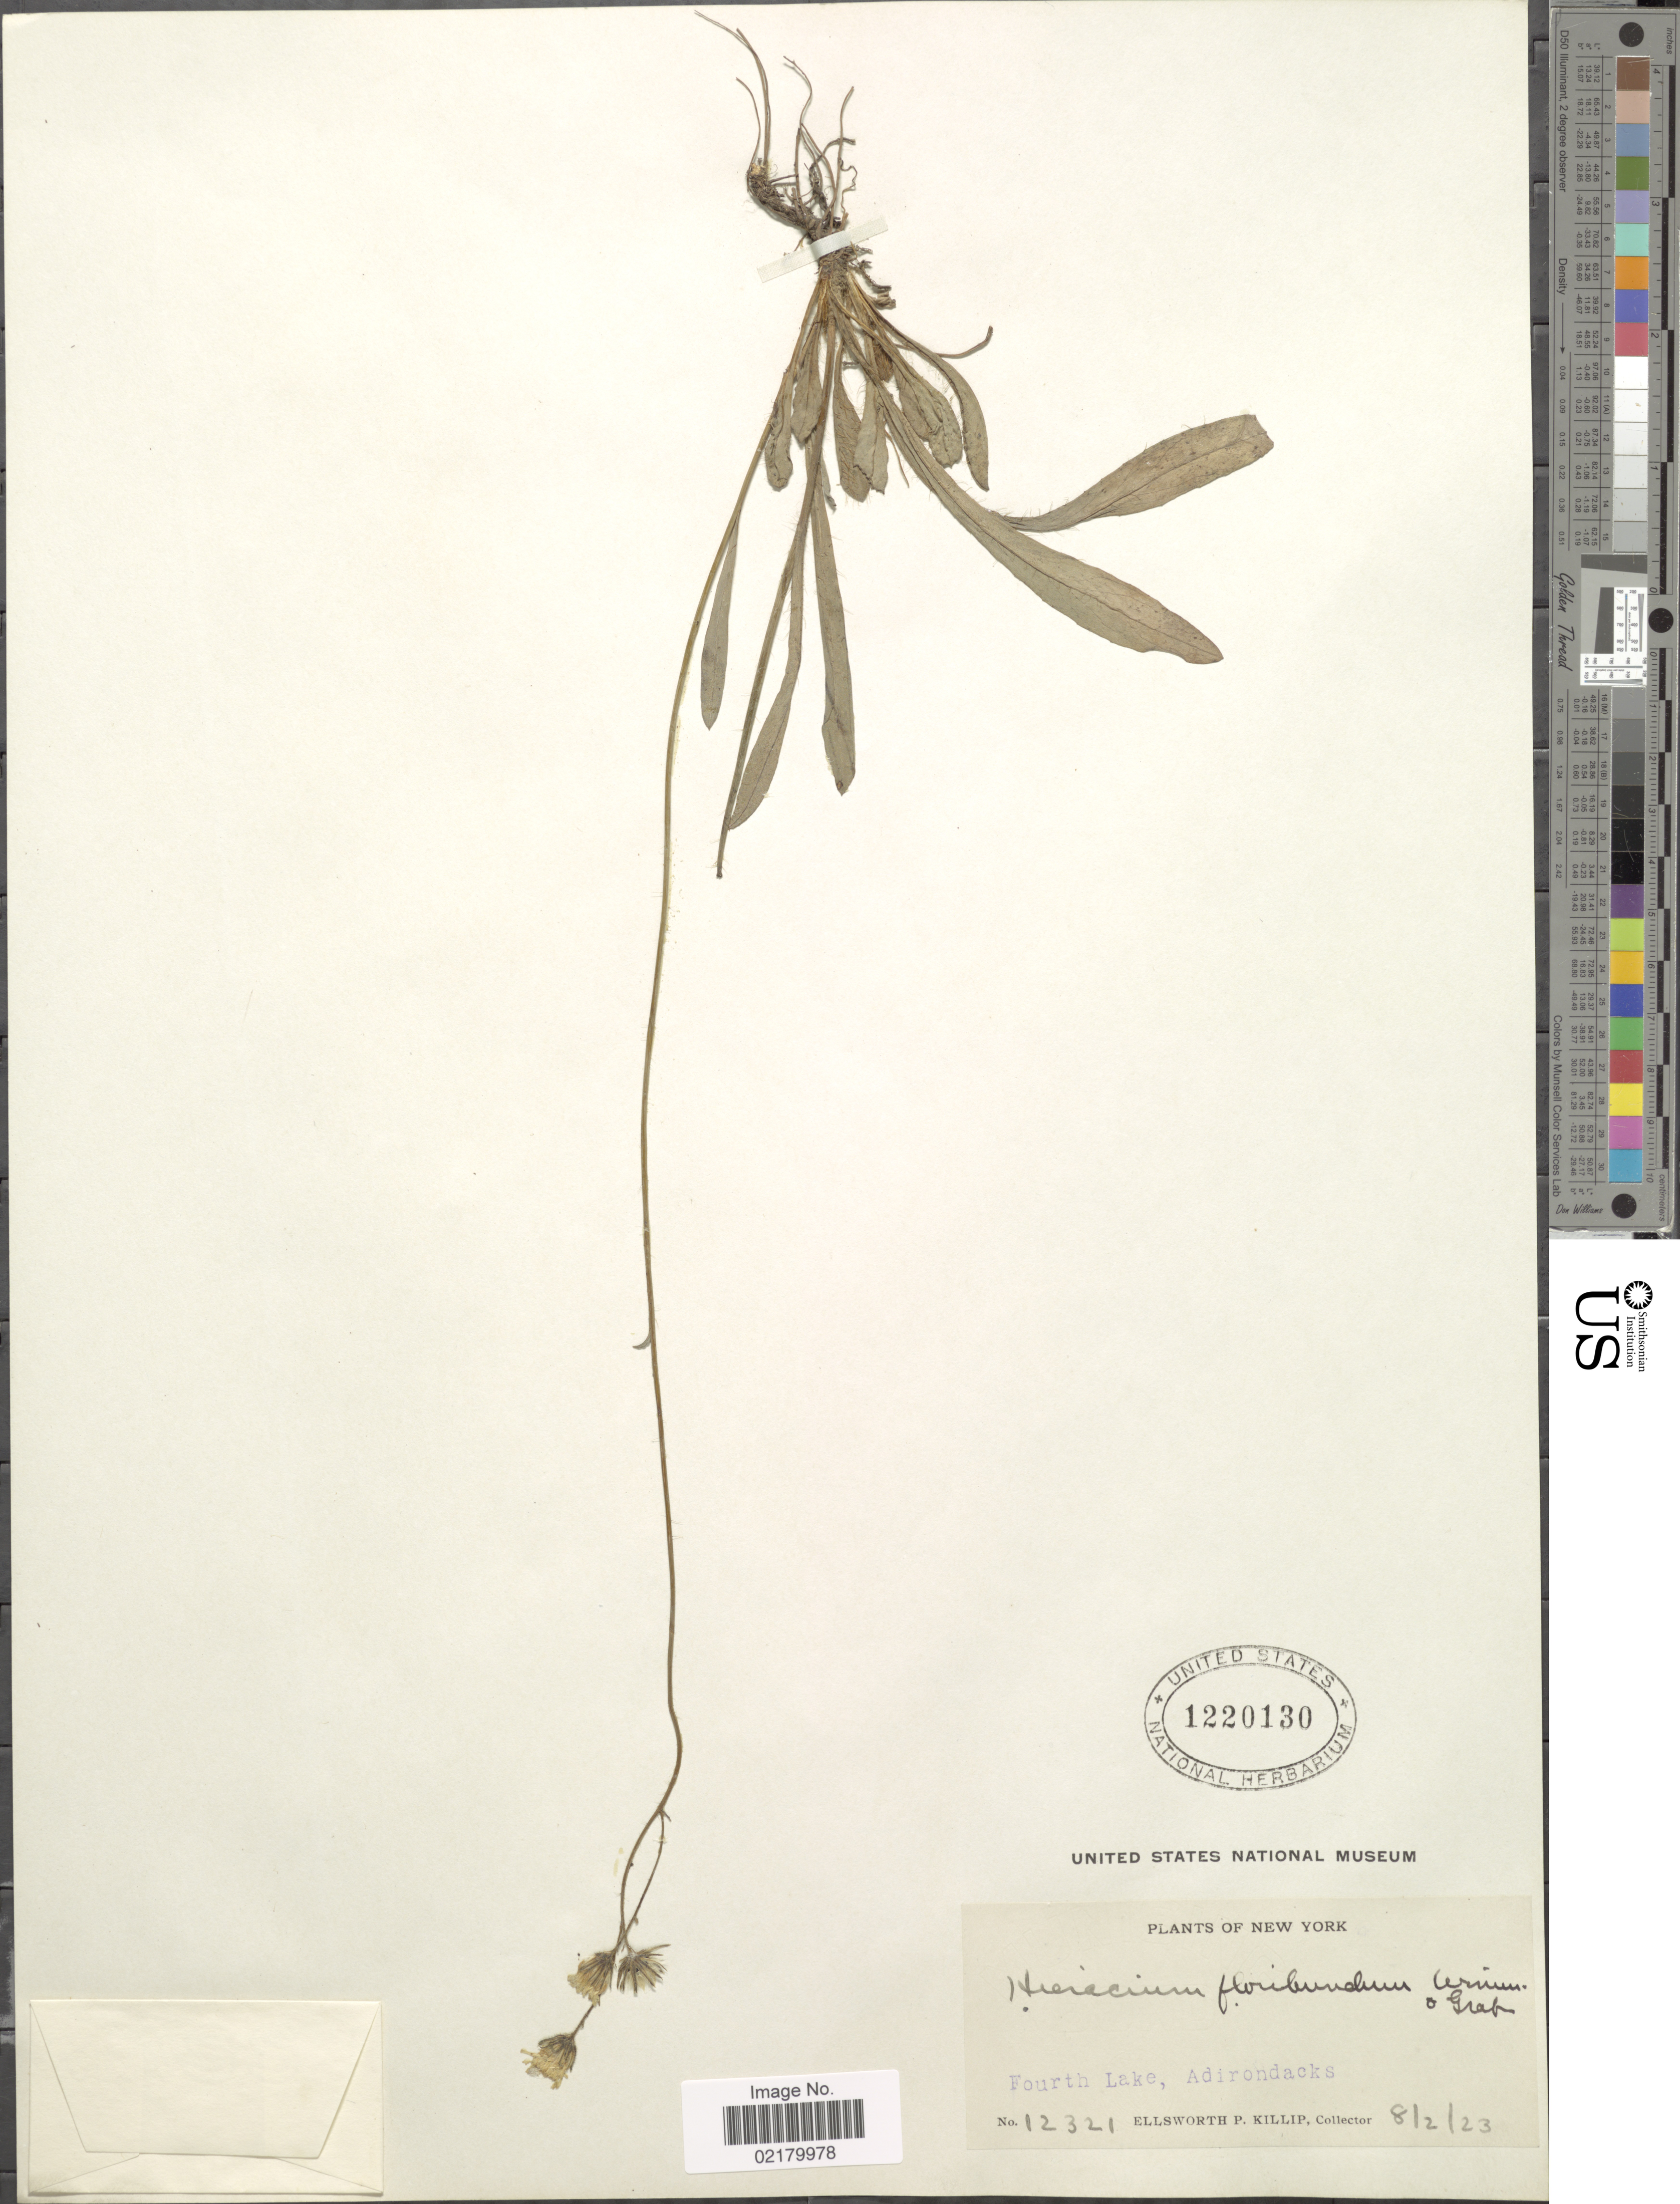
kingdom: Plantae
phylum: Tracheophyta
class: Magnoliopsida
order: Asterales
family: Asteraceae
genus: Pilosella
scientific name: Pilosella floribunda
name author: (Wimm. & Grab.) Fr. a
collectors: E. P. Killip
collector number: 12321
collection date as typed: Transcribed d/m/y: 2/8/23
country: United States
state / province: New York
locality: Fourth Lake, Adirondacks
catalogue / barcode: US 1220130